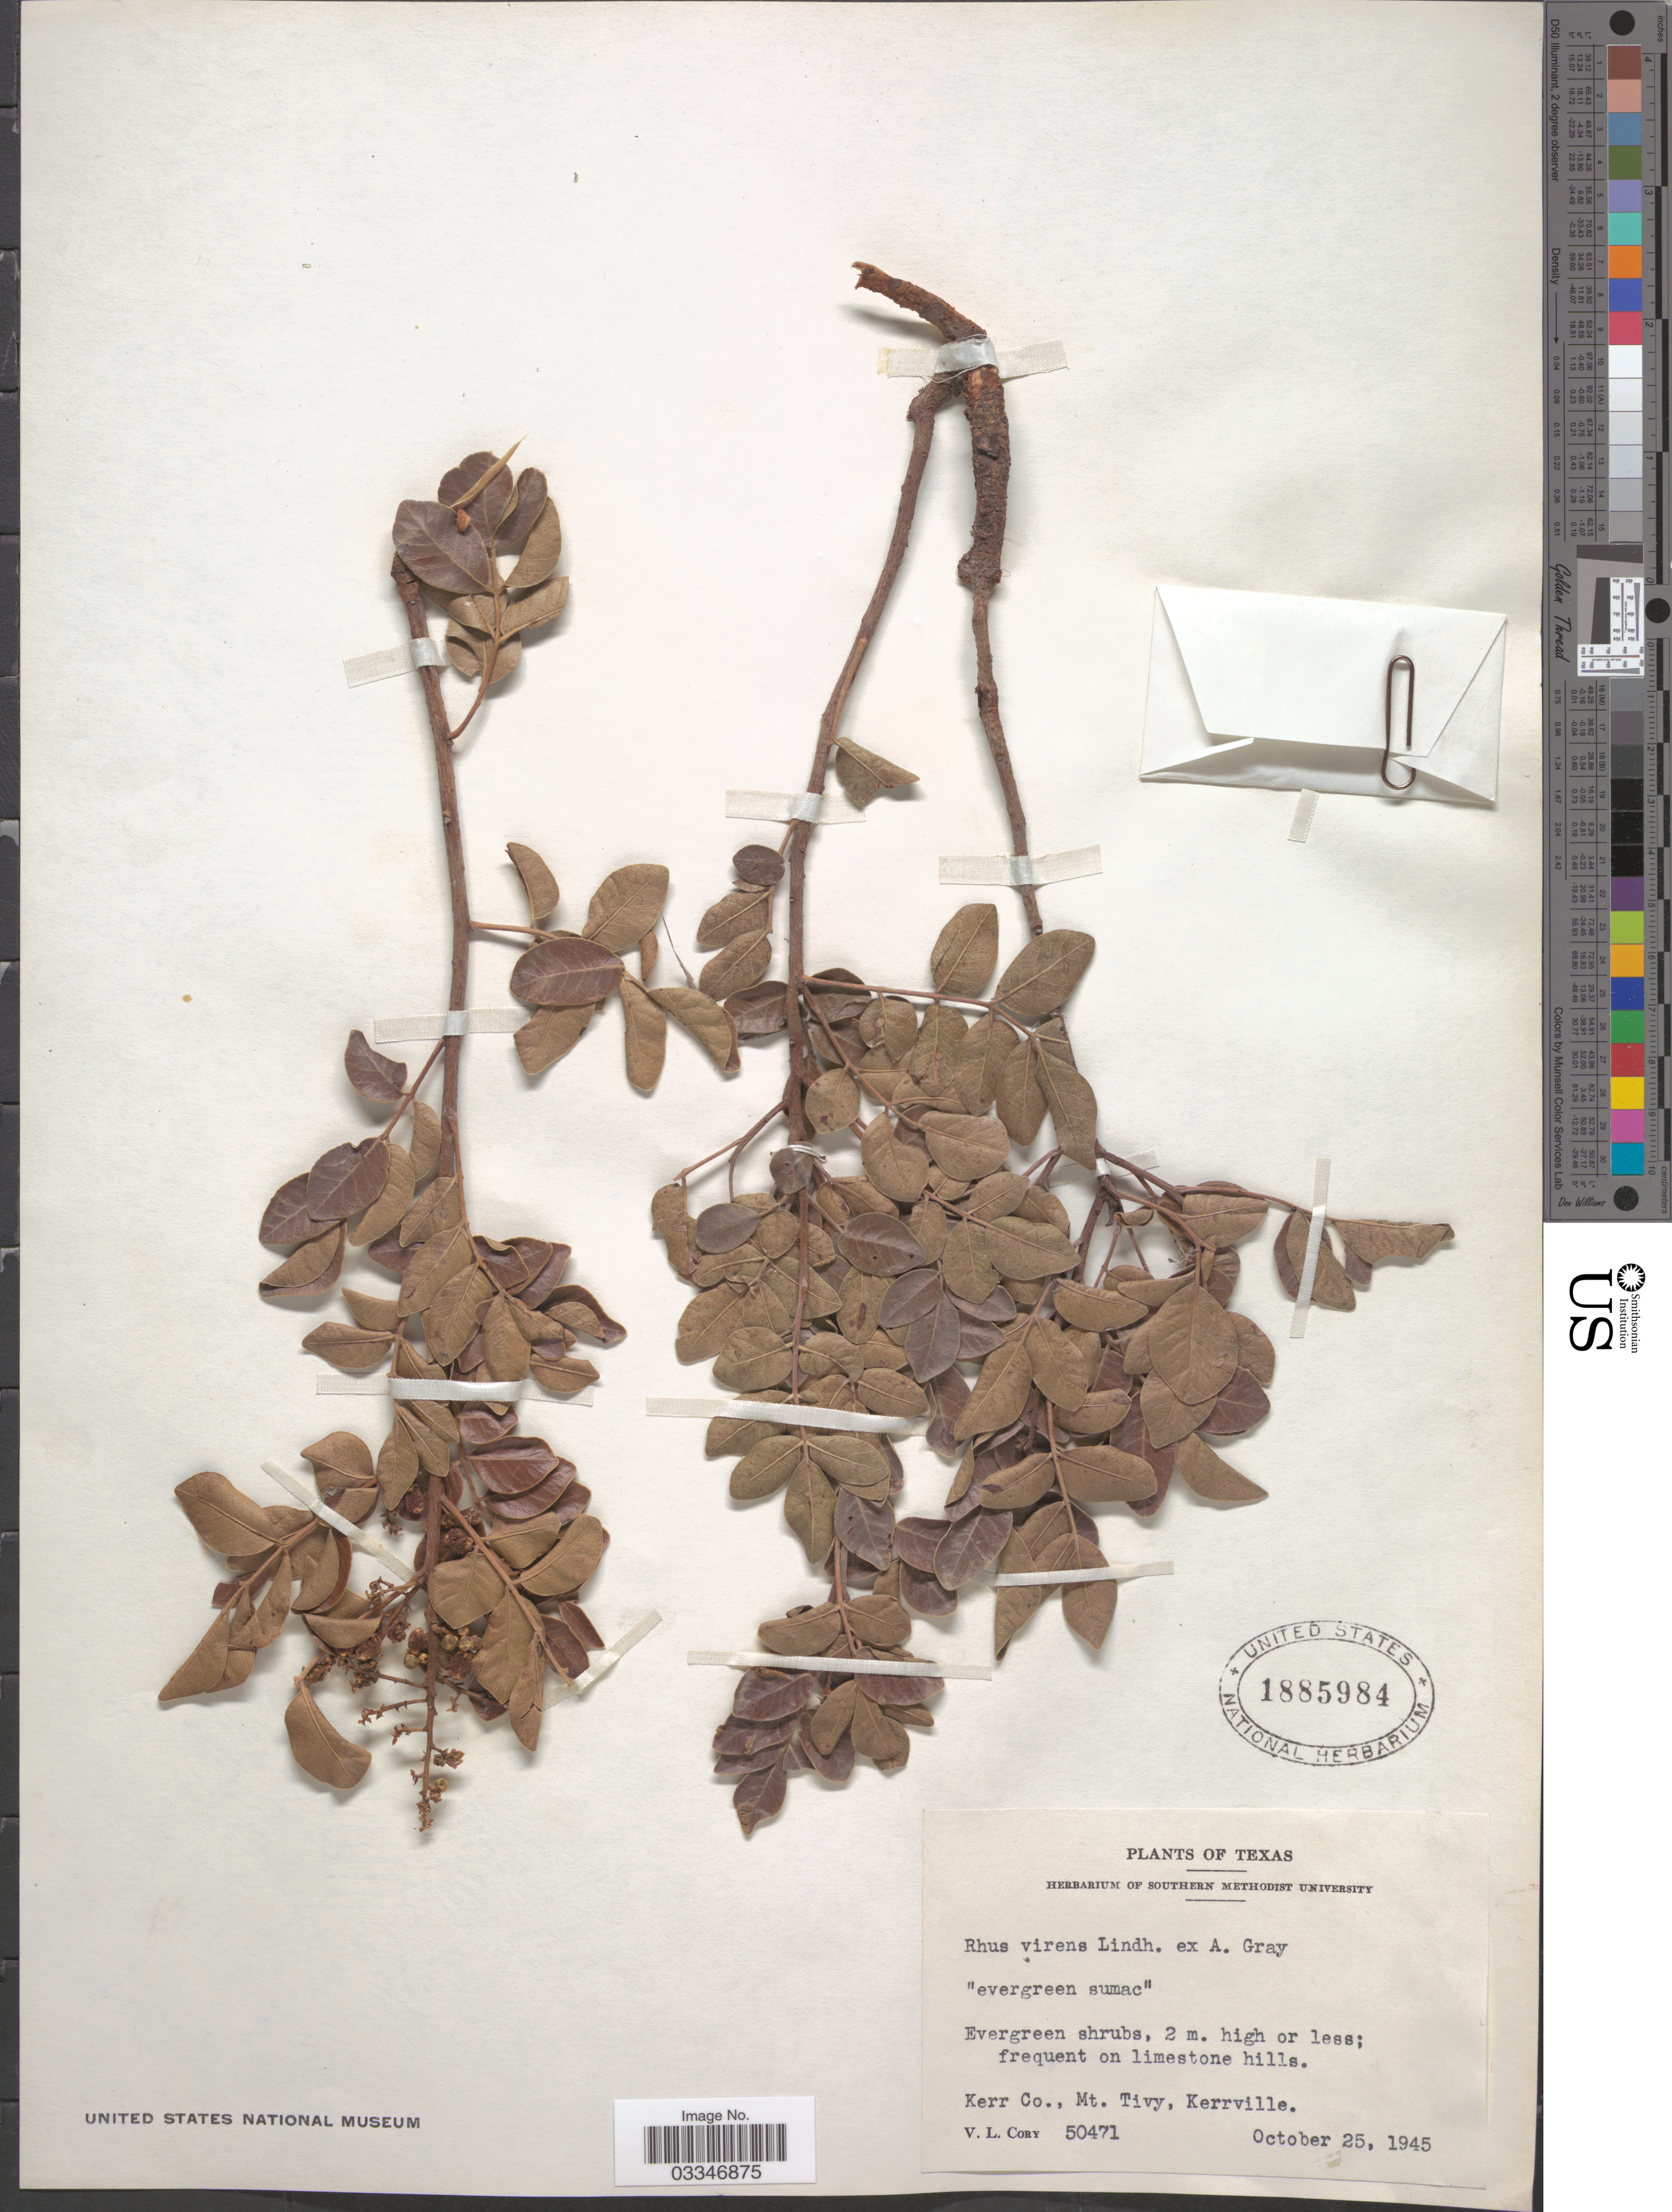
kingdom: Plantae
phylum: Tracheophyta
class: Magnoliopsida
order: Sapindales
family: Anacardiaceae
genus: Rhus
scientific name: Rhus virens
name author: Lindh. ex A. Gray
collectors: V. Cory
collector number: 50471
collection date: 1945-10-25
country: United States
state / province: Texas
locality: Kerr Co., Mt. Tivy, Kerrville.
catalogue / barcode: US 1885984